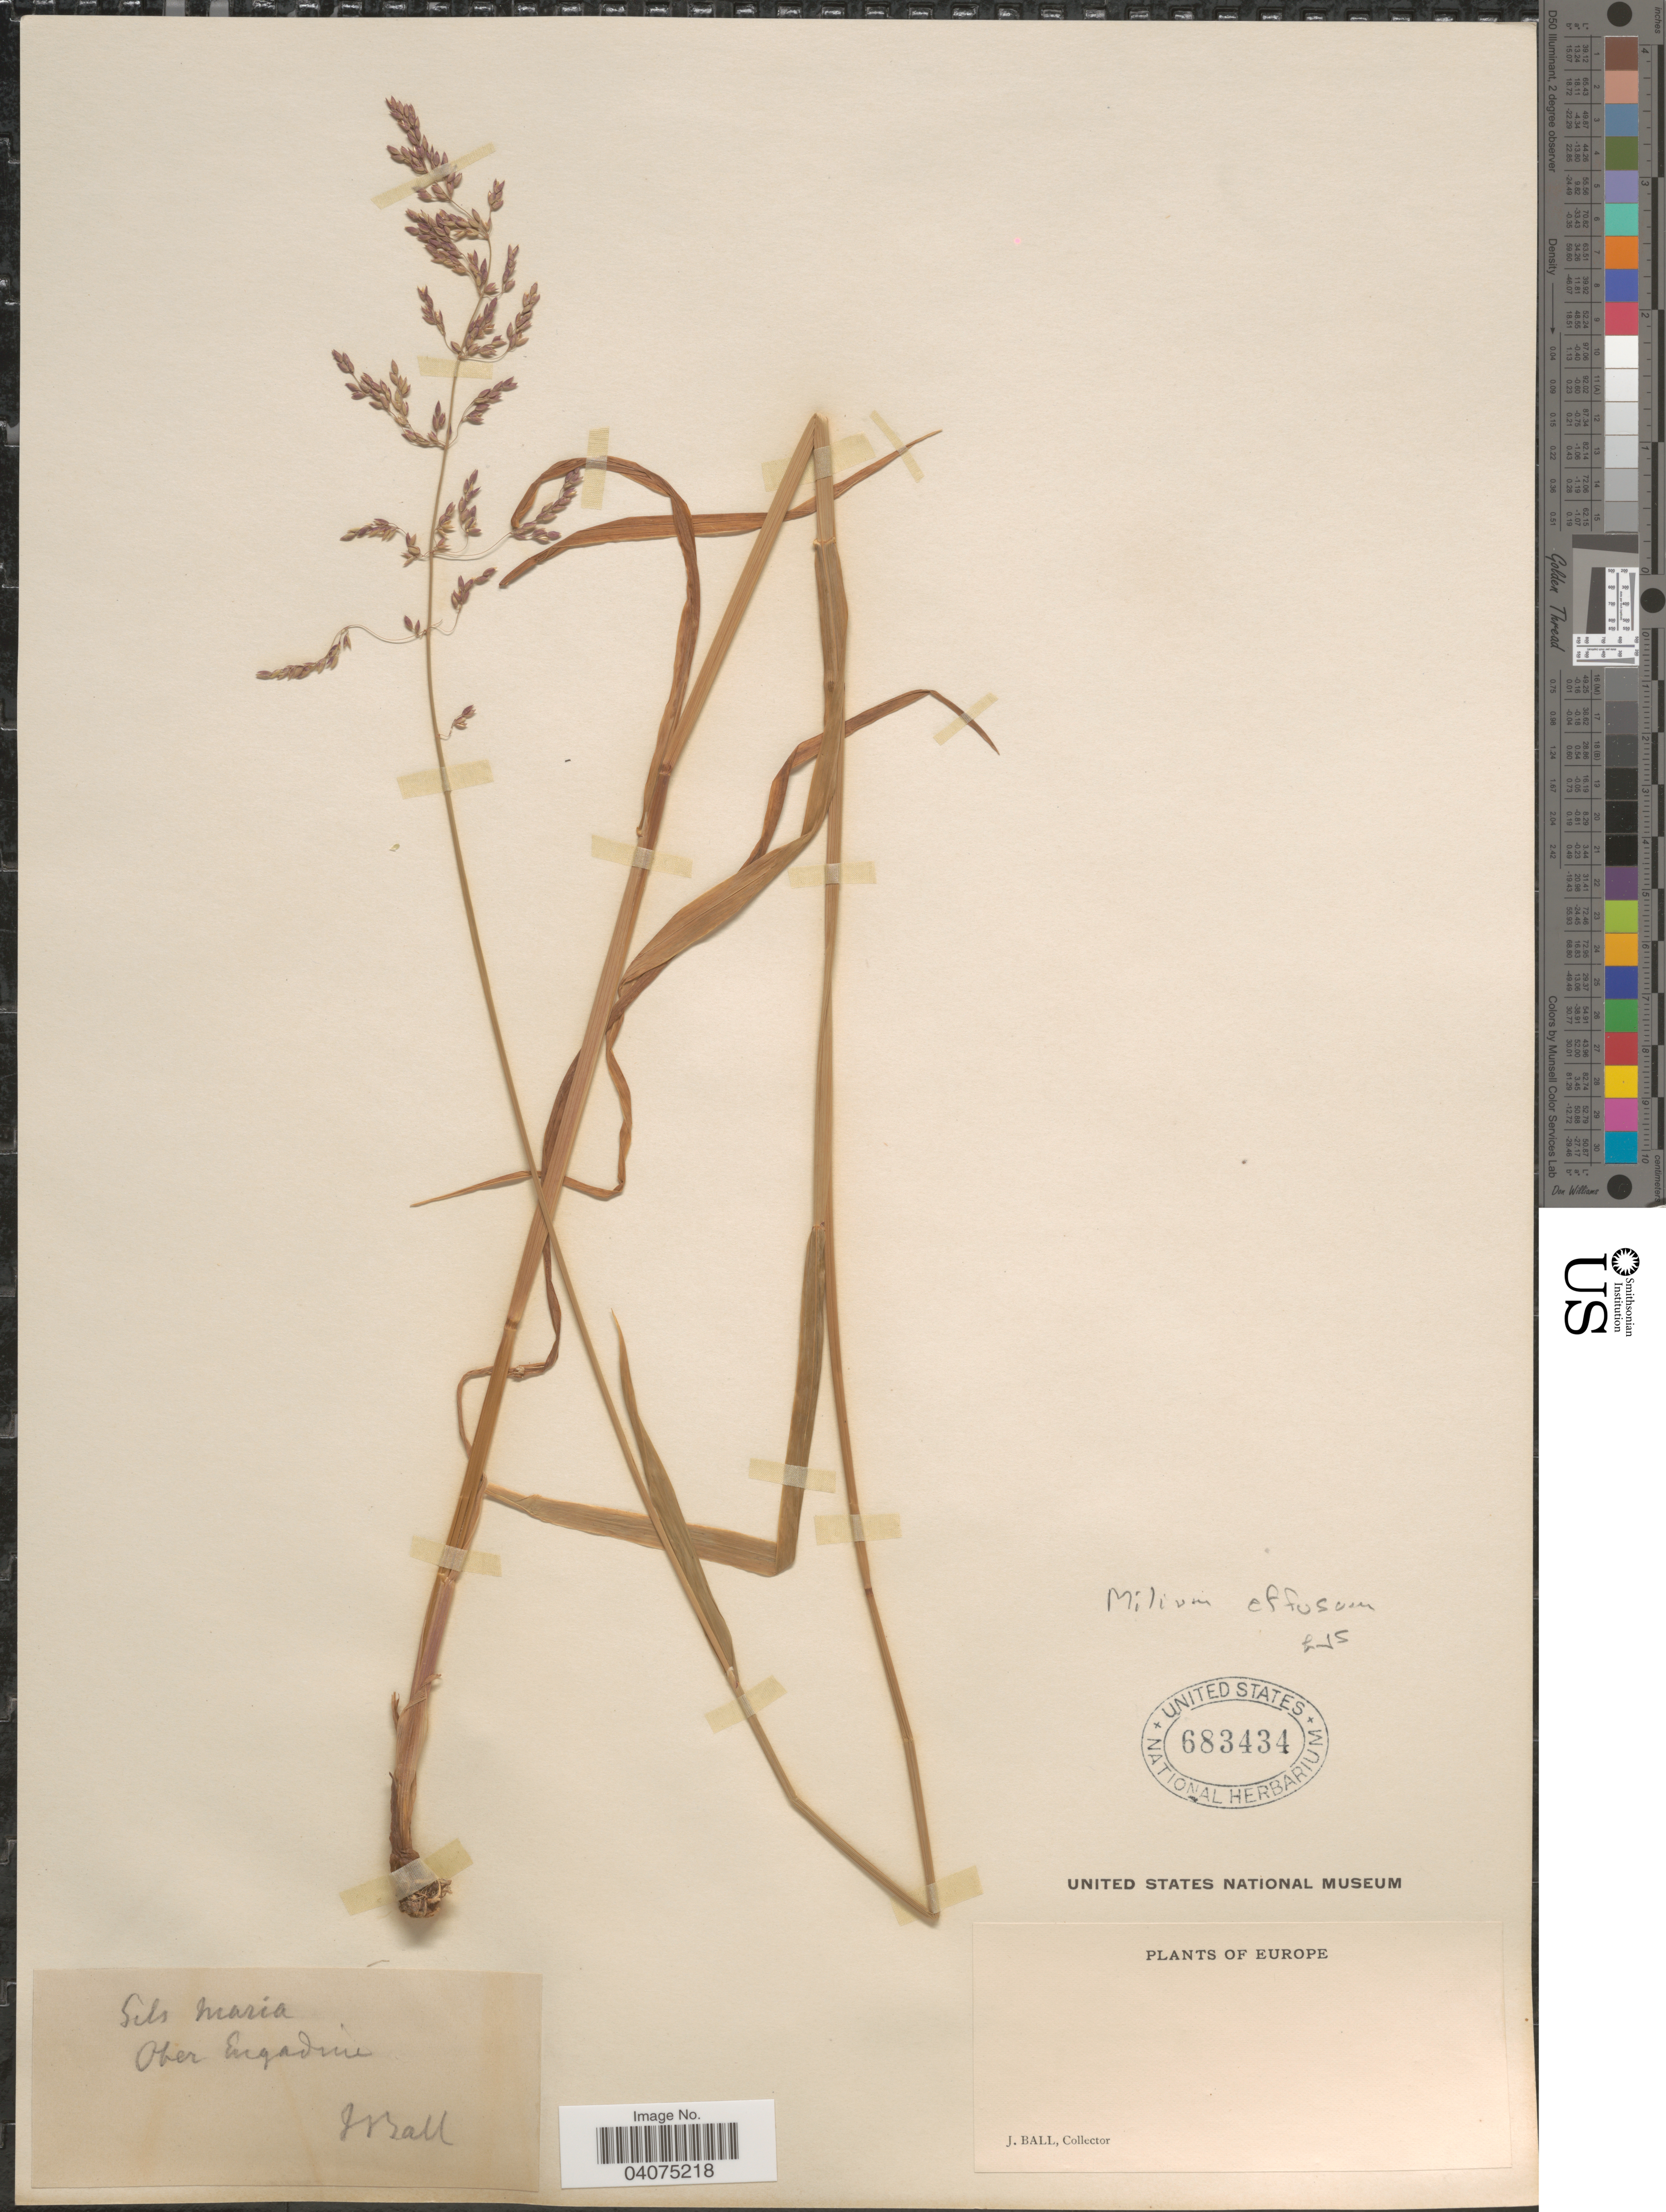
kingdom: Plantae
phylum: Tracheophyta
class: Liliopsida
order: Poales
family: Poaceae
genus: Milium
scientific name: Milium effusum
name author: L.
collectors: J. Ball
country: Switzerland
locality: Ober Engadine. Europe.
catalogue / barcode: US 683434